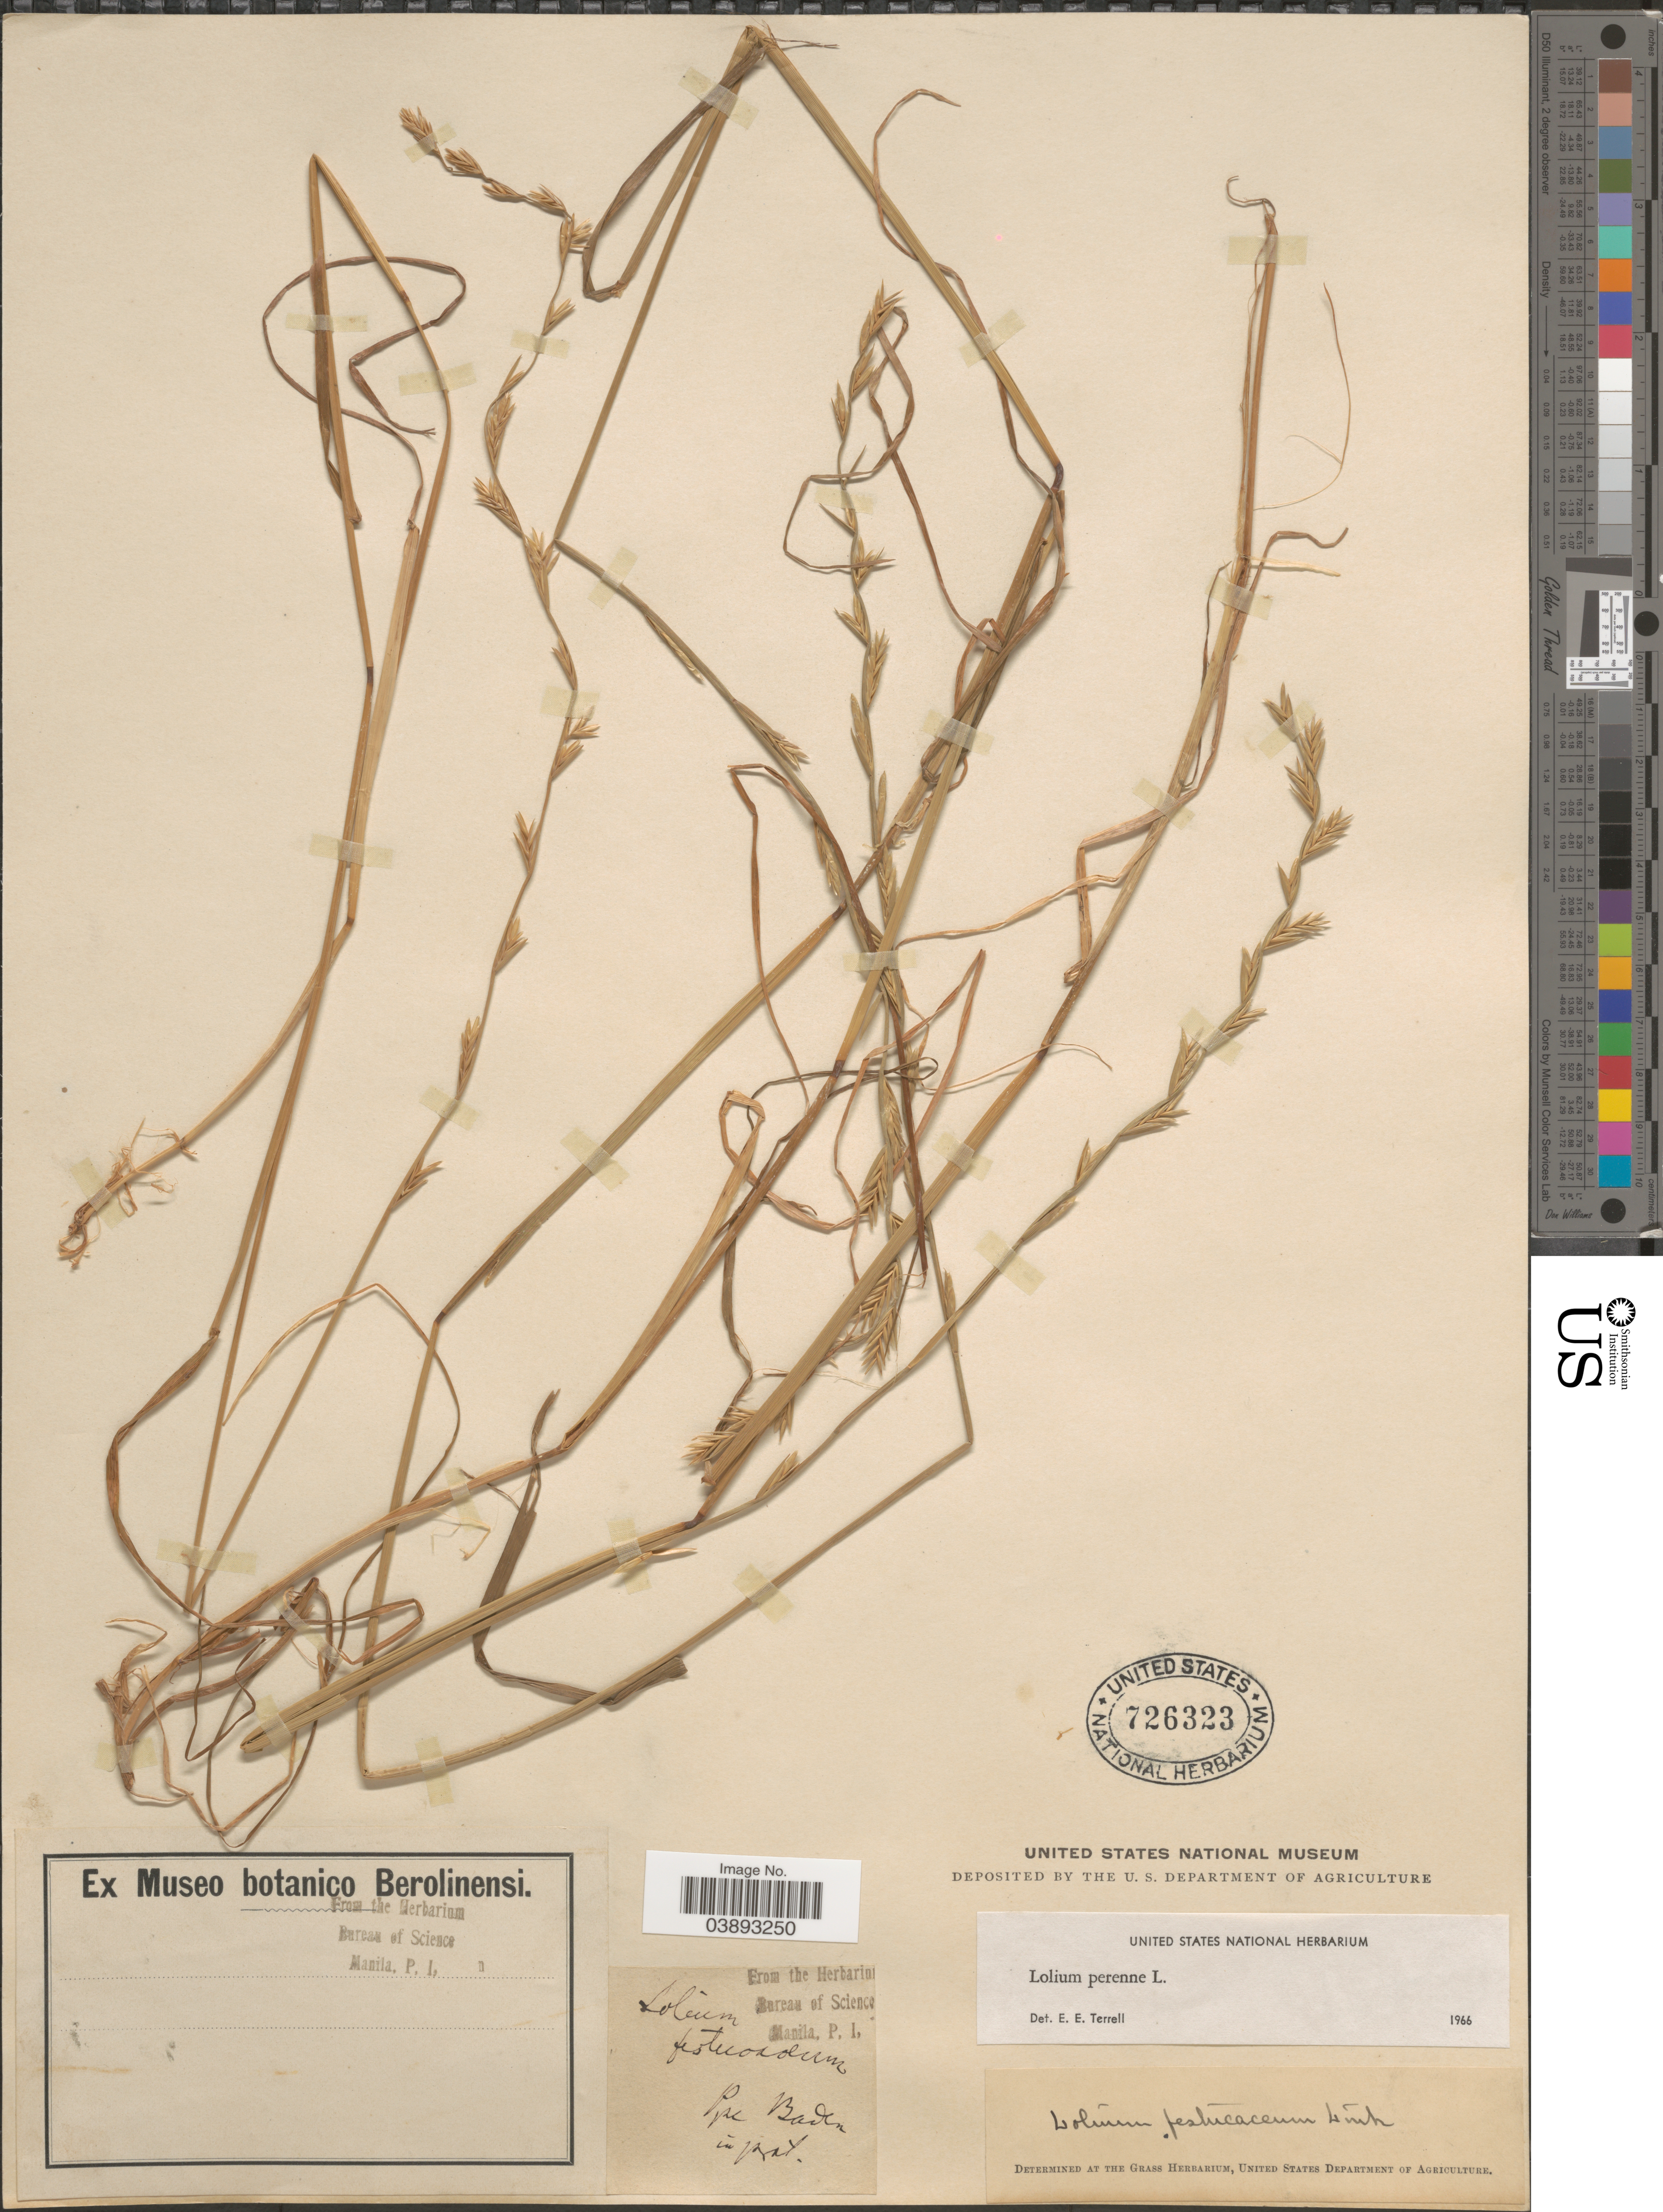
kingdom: Plantae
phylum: Tracheophyta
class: Liliopsida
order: Poales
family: Poaceae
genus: Lolium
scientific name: Lolium perenne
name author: L.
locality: Pese Baden in prat.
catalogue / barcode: US 726323